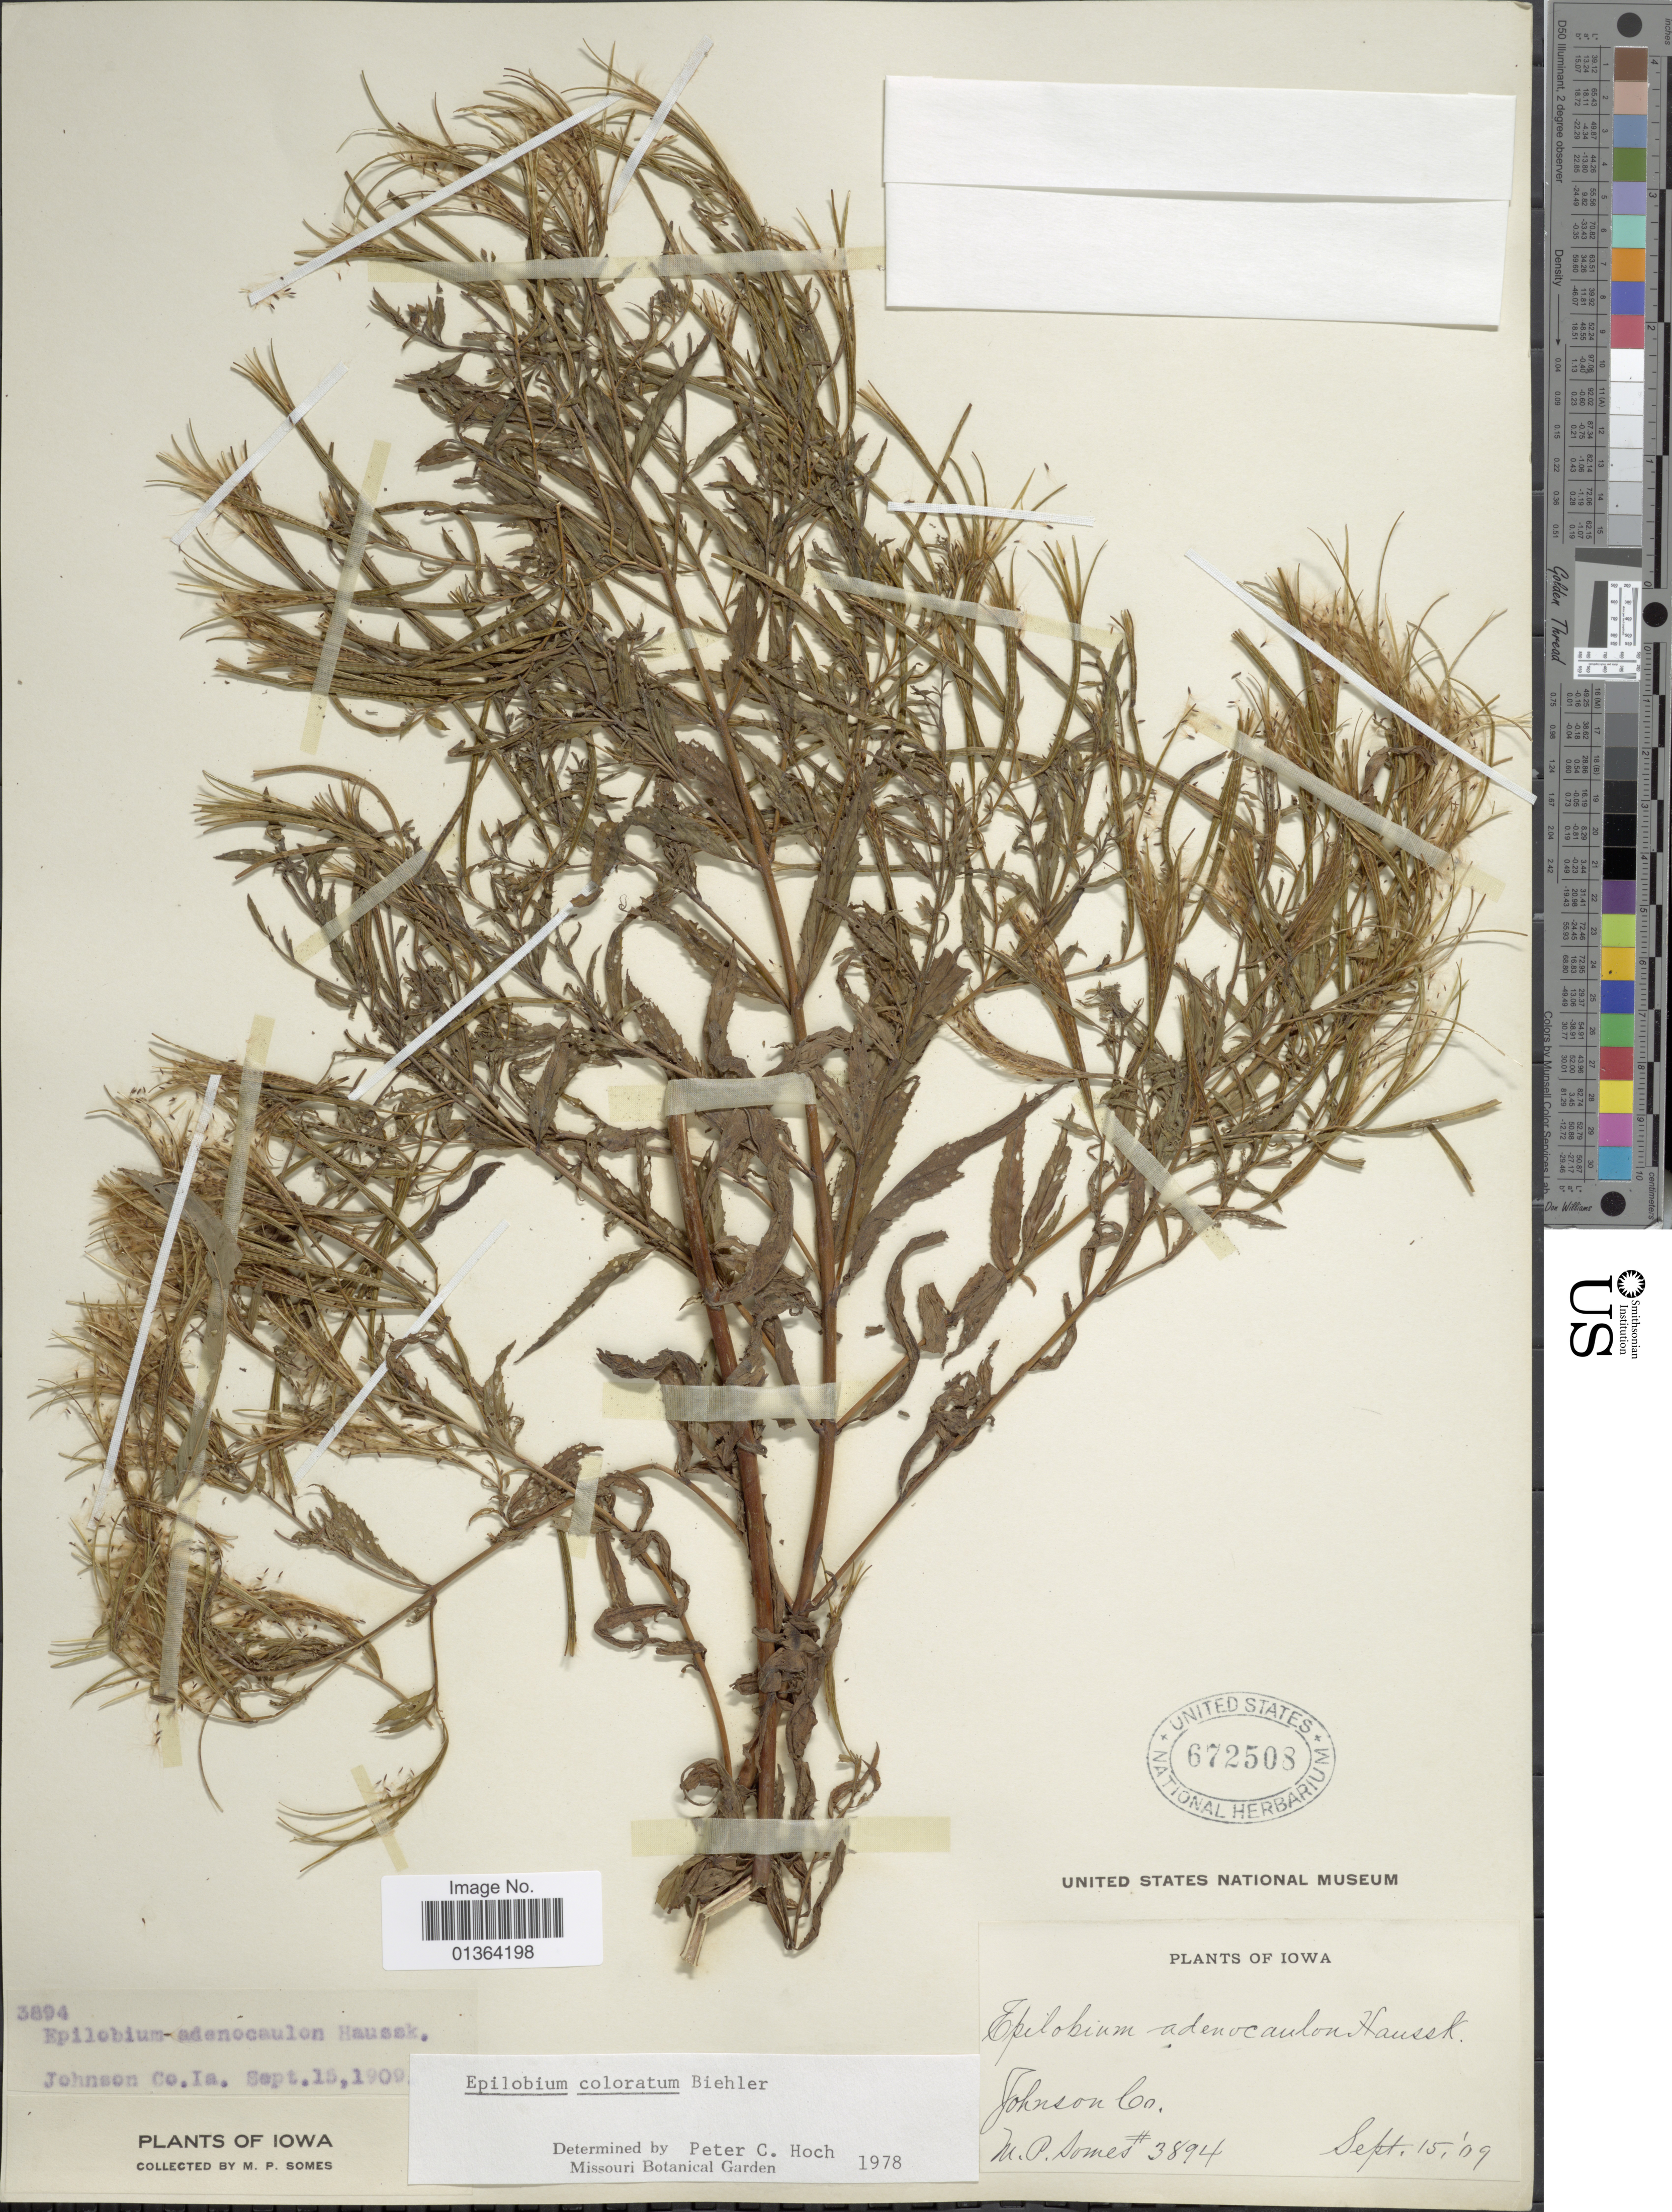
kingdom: Plantae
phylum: Tracheophyta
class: Magnoliopsida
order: Myrtales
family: Onagraceae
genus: Epilobium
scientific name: Epilobium coloratum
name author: Biehler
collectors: M. P. Jones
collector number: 3894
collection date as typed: Transcribed d/m/y: 15/9/9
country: United States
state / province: Iowa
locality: Johnson Co.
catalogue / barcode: US 672508